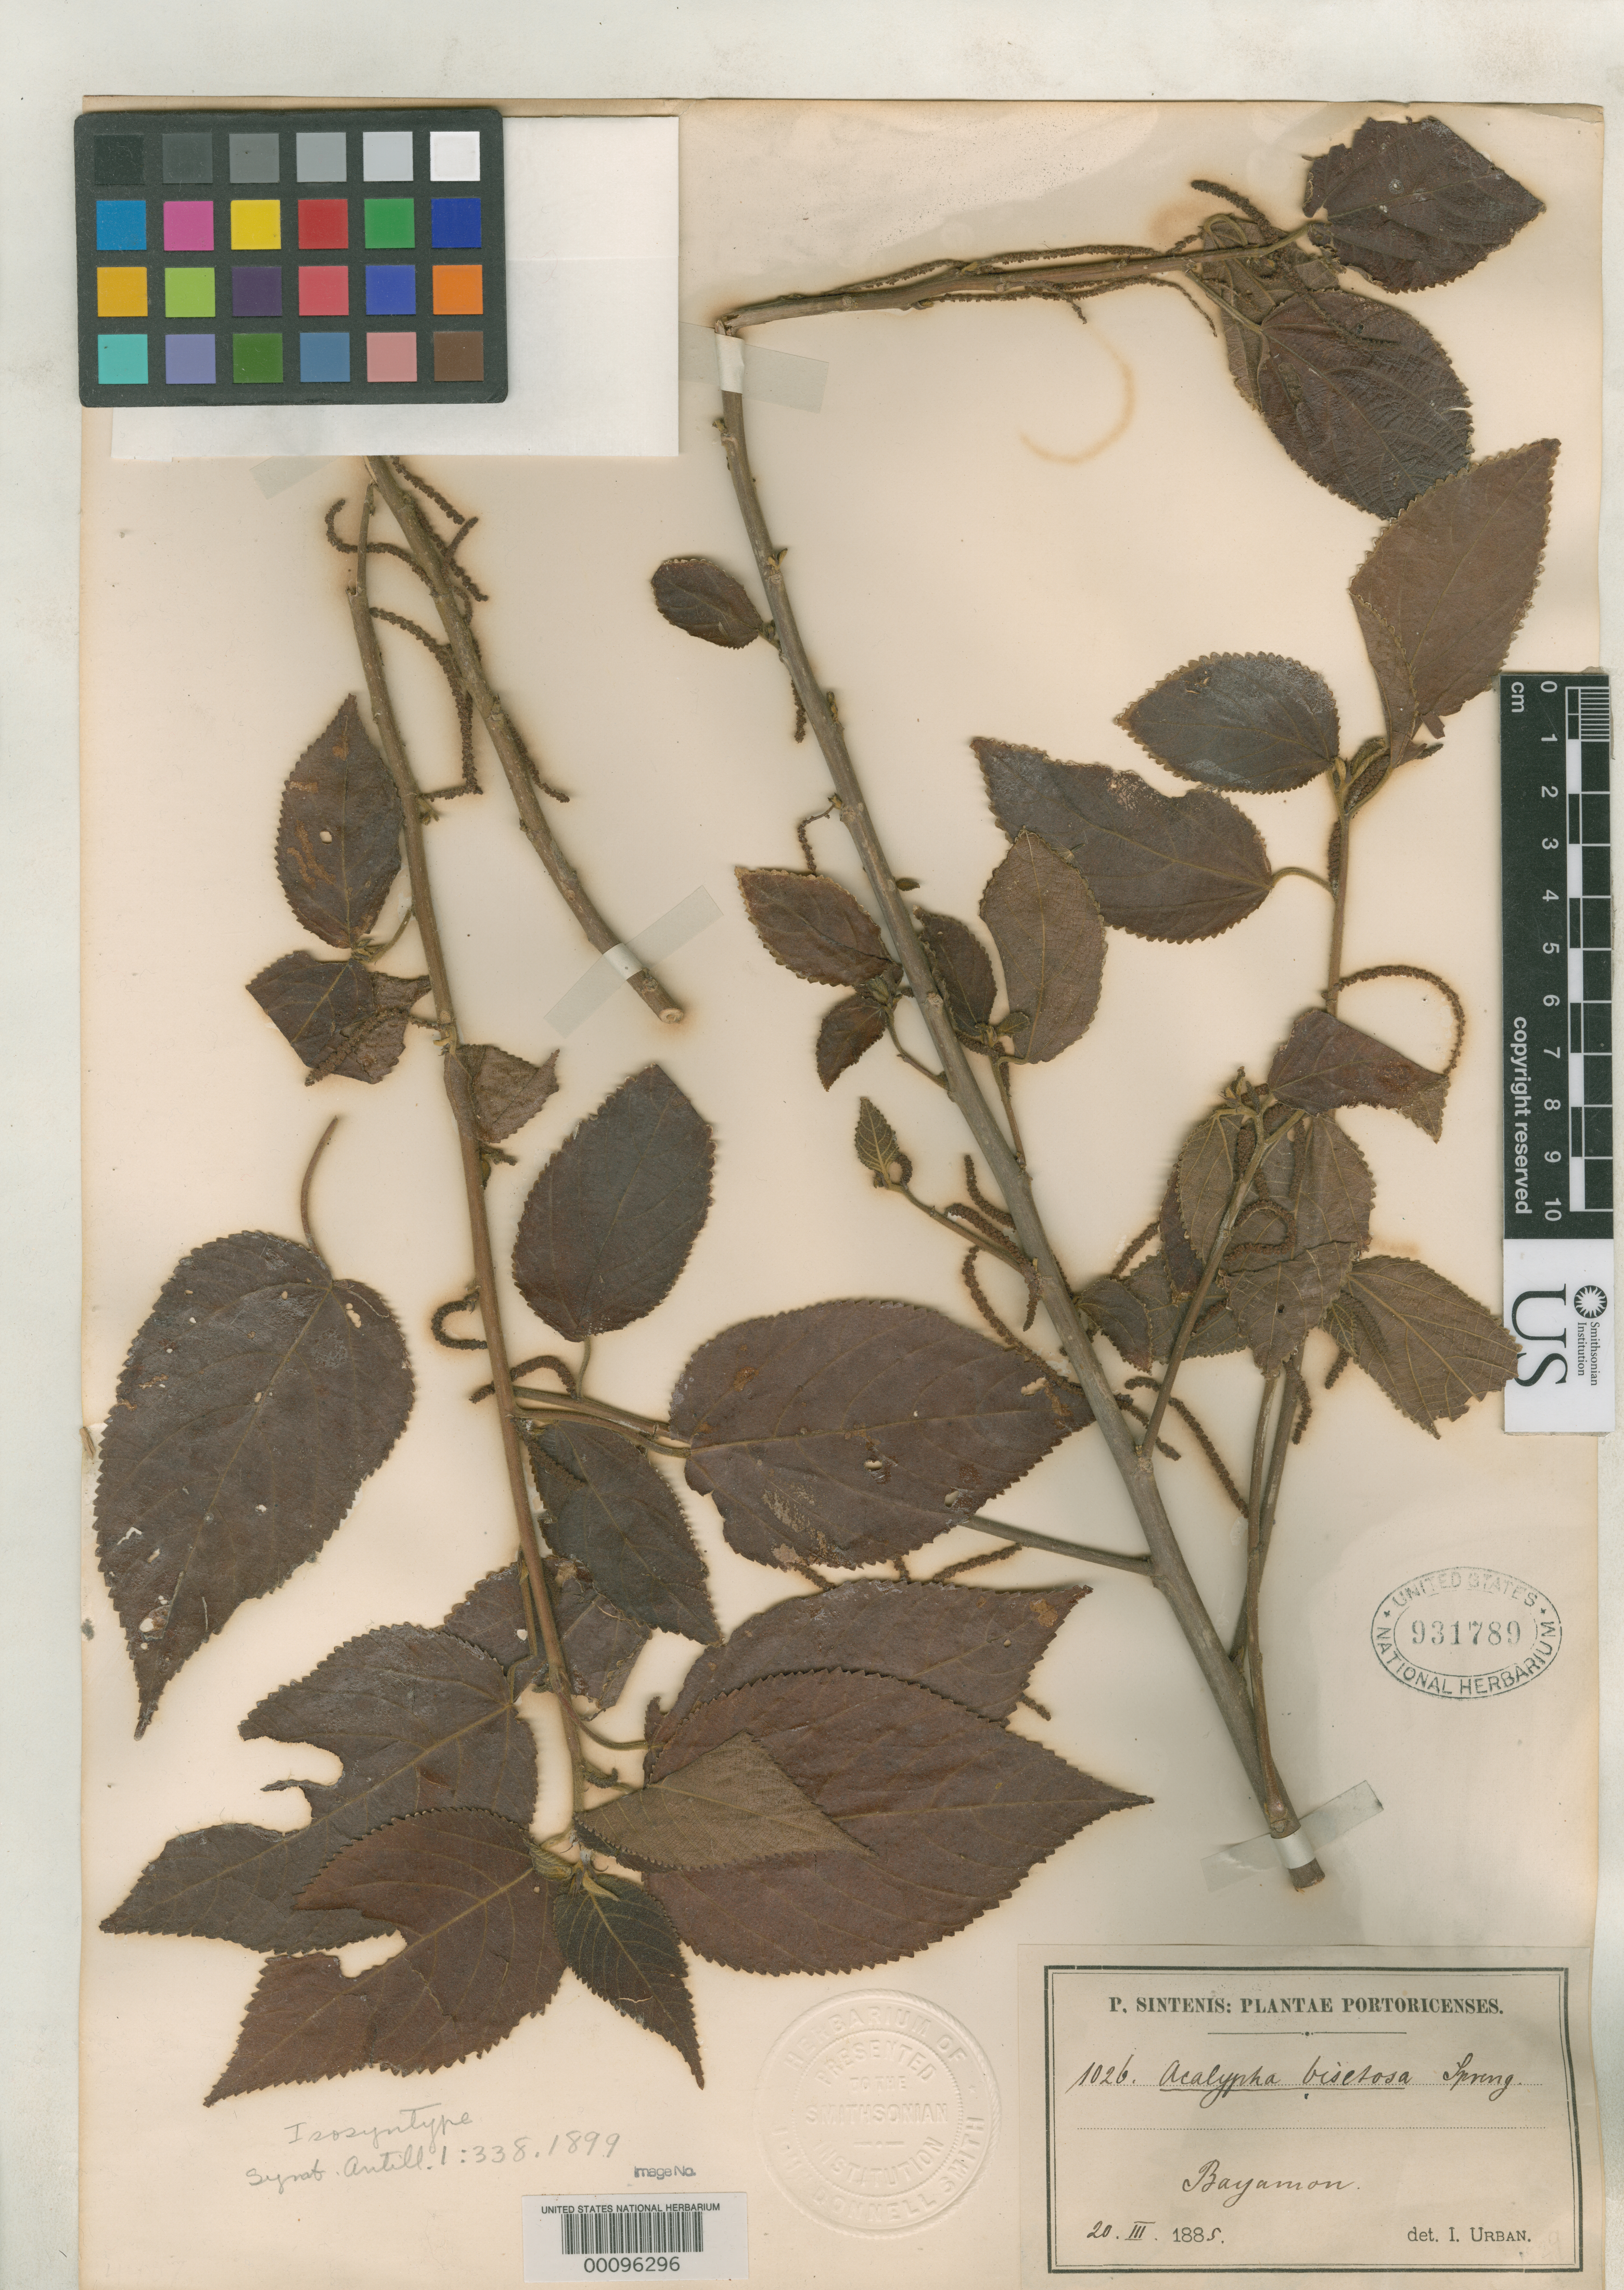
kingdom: Plantae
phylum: Tracheophyta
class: Magnoliopsida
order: Malpighiales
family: Euphorbiaceae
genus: Acalypha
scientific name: Acalypha bisetosa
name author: Spreng. in Urb.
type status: Isosyntype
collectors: P. Sintenis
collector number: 1026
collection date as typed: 20 Mar 1885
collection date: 1885-03-20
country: Puerto Rico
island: Greater Antilles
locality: Bayamon.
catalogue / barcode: US 931789